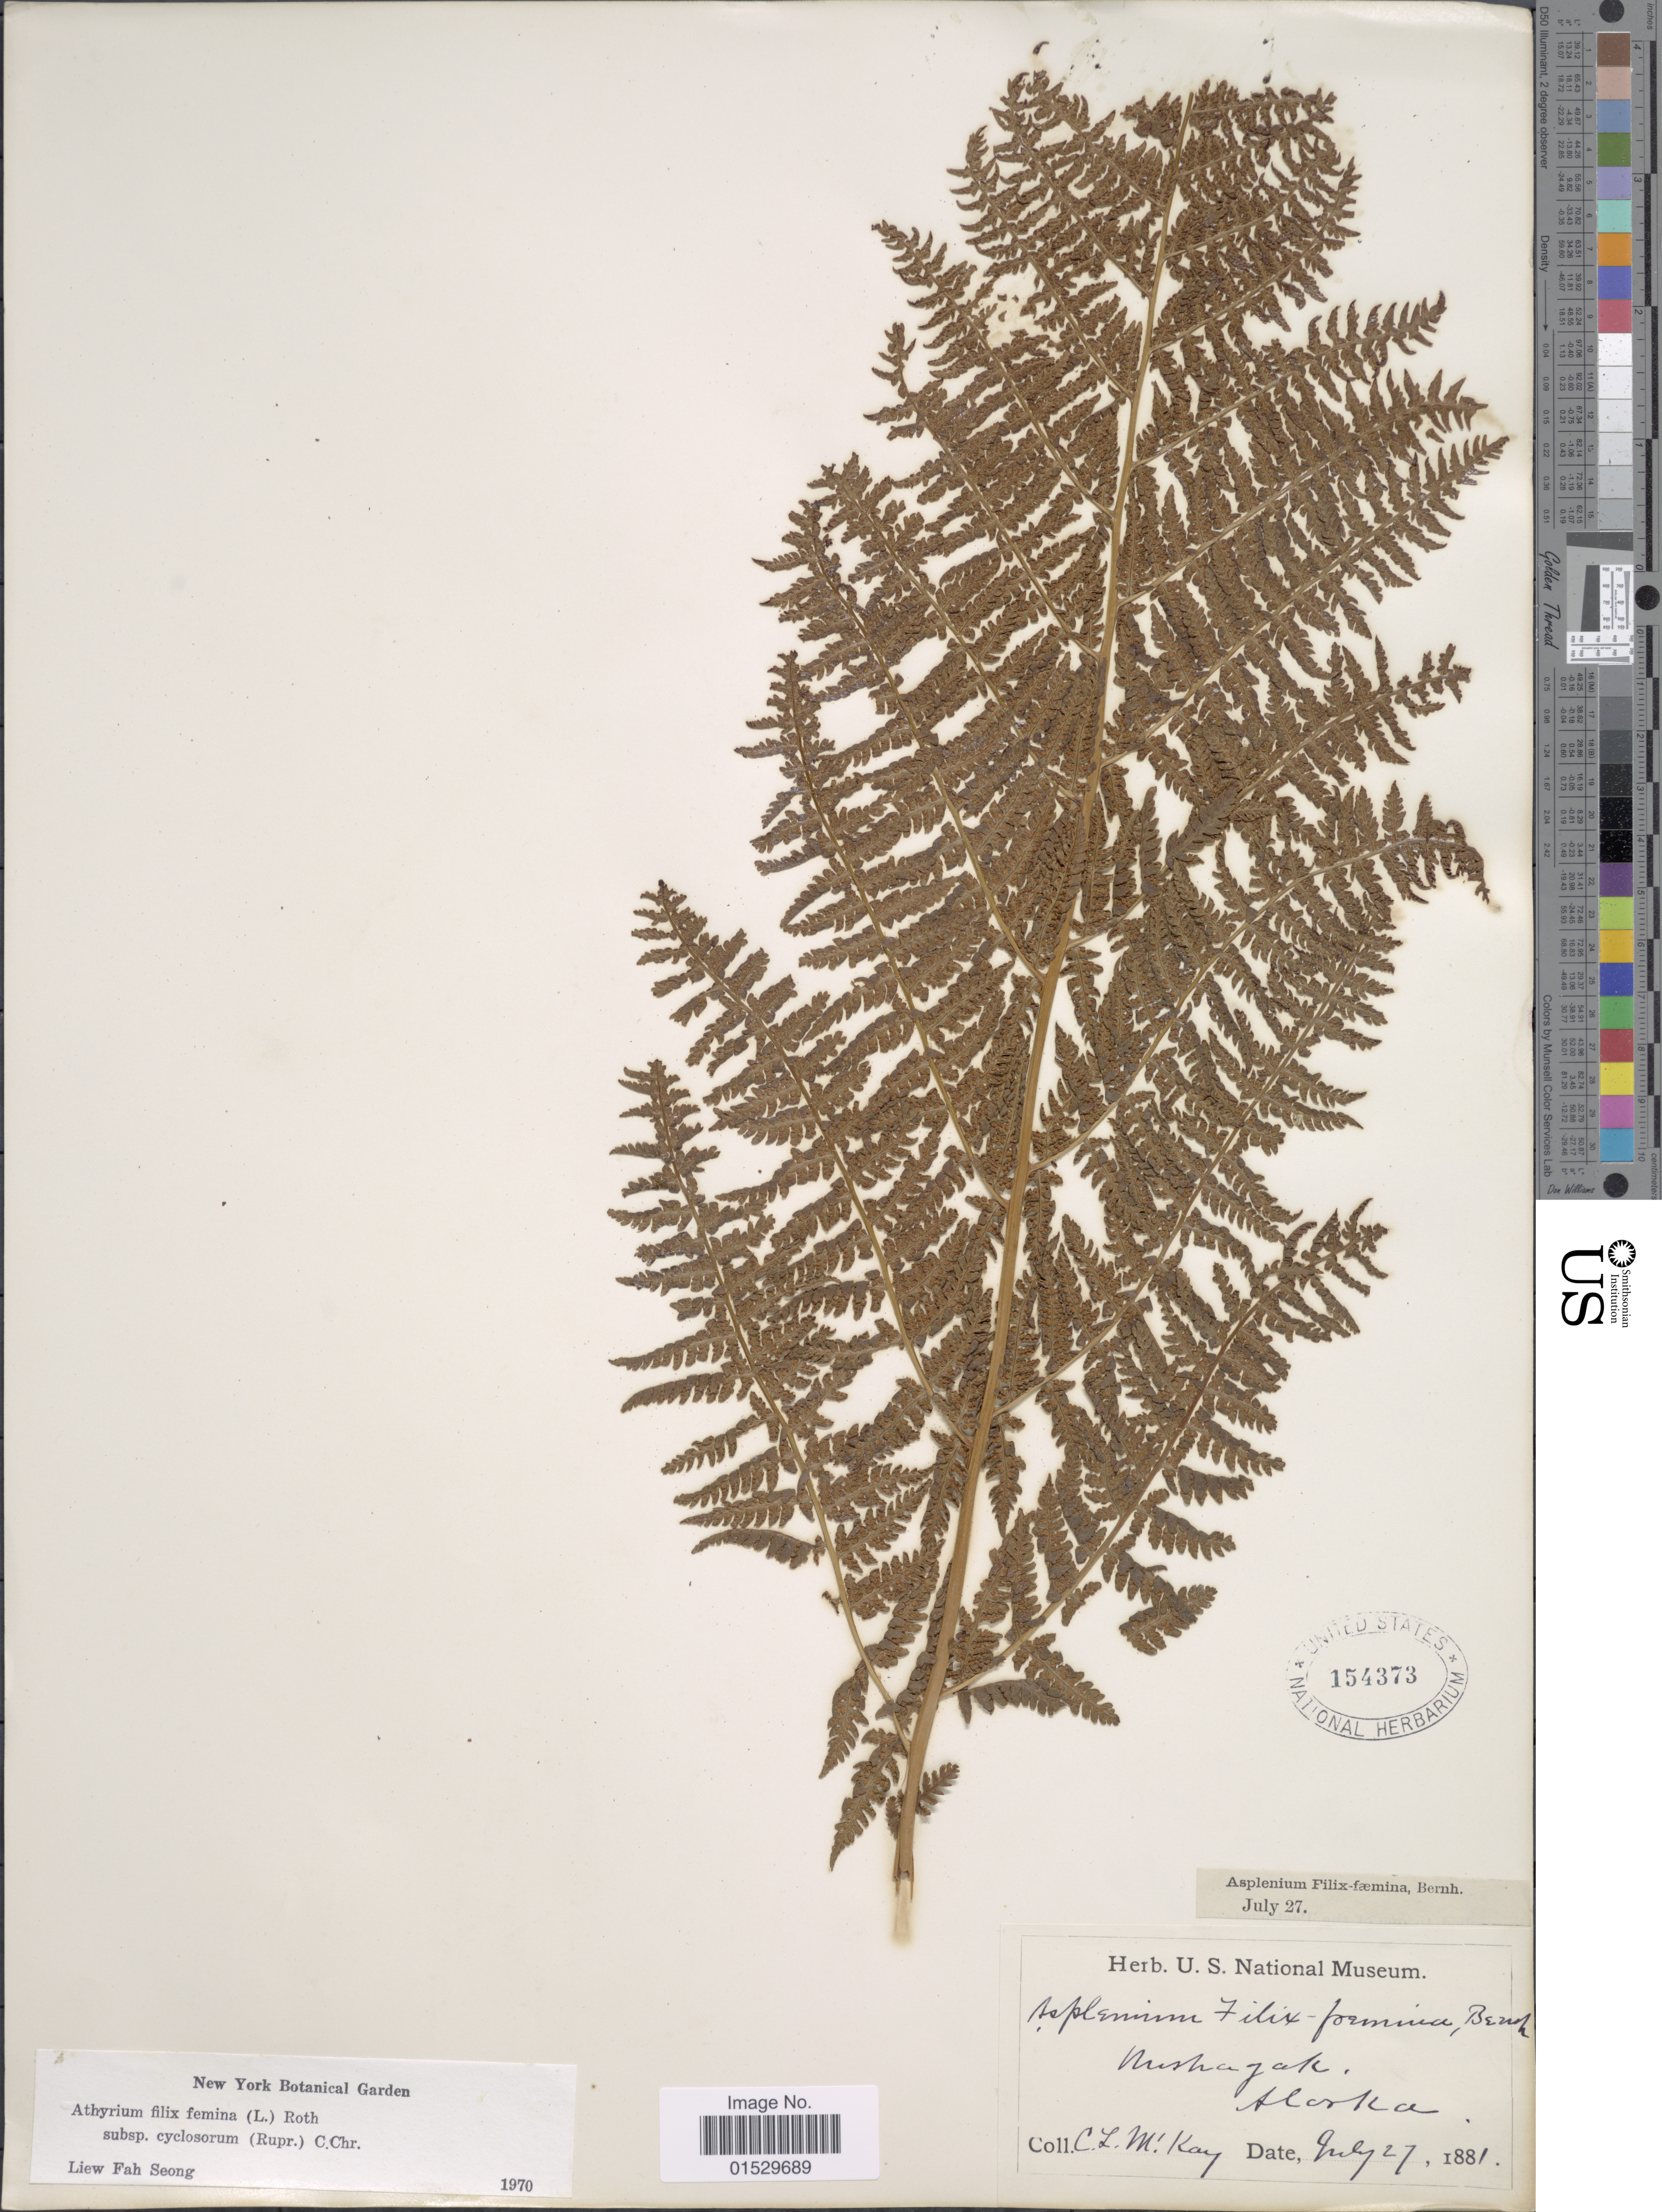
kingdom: Plantae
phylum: Tracheophyta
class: Polypodiopsida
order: Polypodiales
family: Athyriaceae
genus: Athyrium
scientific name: Athyrium filix-femina subsp. cyclosorum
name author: (Rupr.) C. Chr.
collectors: C. McKay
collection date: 1881-07-27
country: United States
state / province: Alaska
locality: Nushagak, Alaska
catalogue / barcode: US 154373